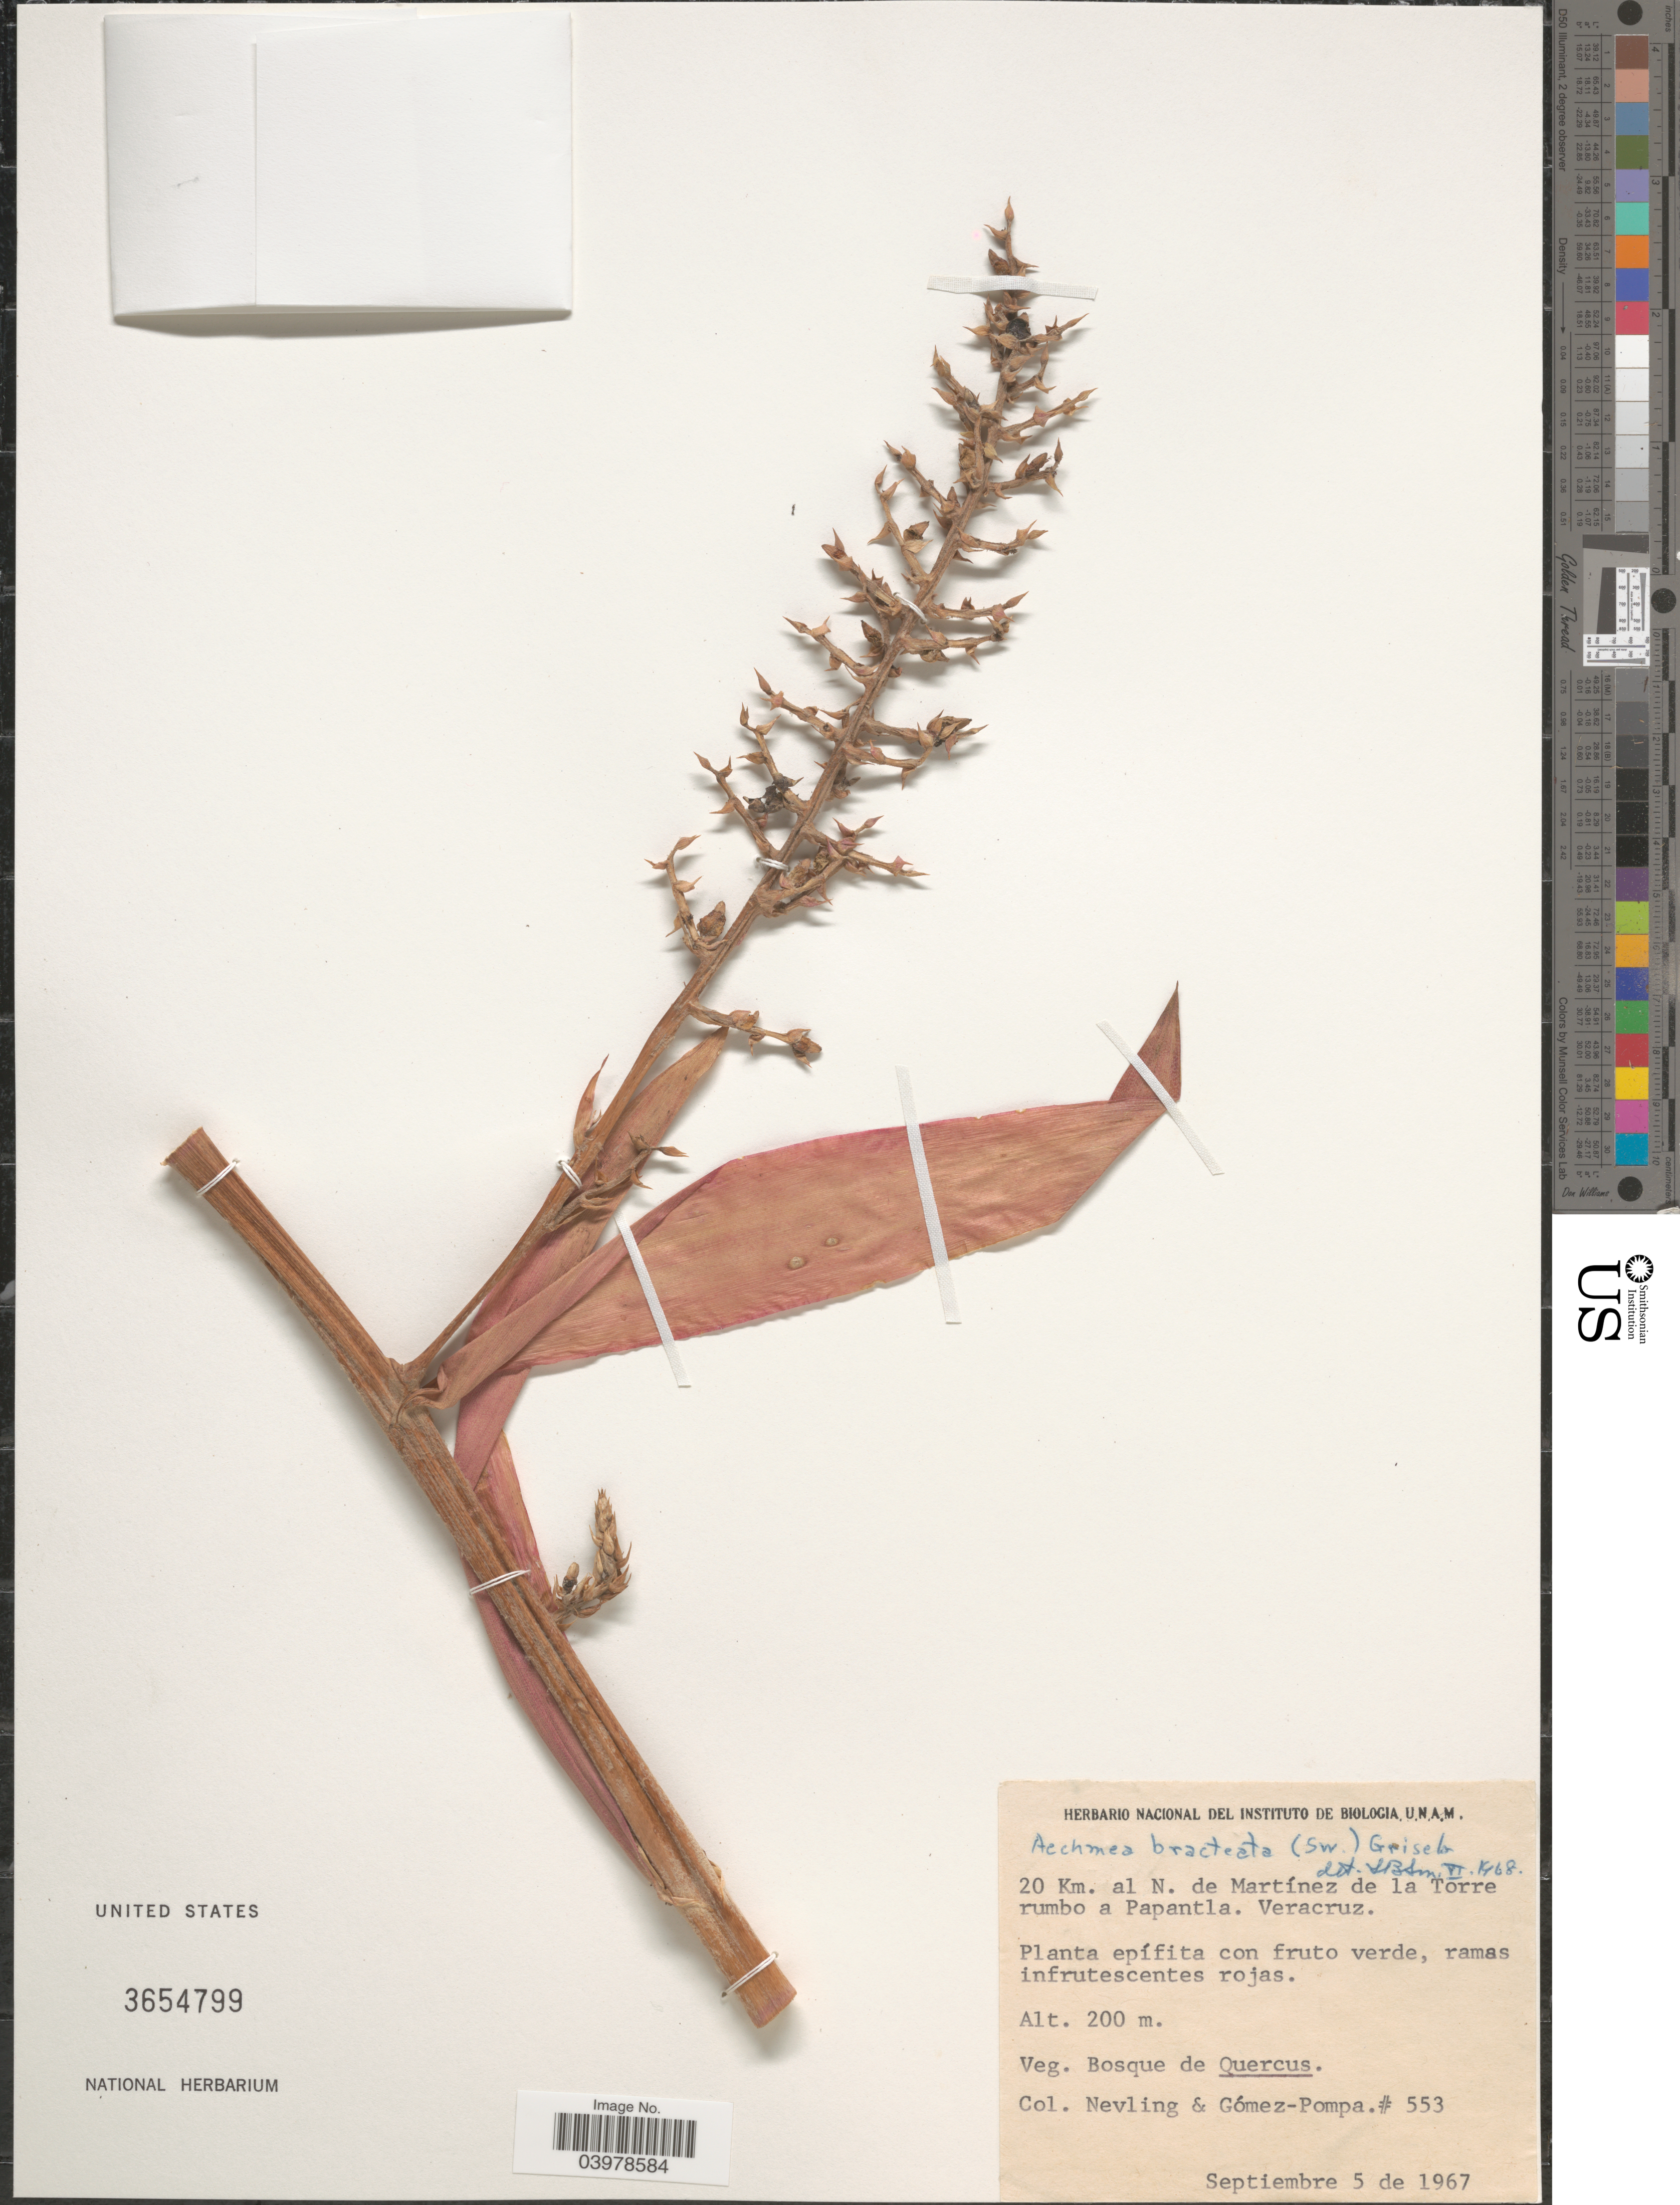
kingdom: Plantae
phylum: Tracheophyta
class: Liliopsida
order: Poales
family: Bromeliaceae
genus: Aechmea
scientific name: Aechmea bracteata var. bracteata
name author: (Sw.) Griseb.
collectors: Nevling & Gomez-Pompa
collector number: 553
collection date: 1967-09-05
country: Mexico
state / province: Veracruz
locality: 20 Km. al N. de Martínez de la Torre rumbo a Papantla. Veracruz.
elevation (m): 200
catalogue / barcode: US 3654799